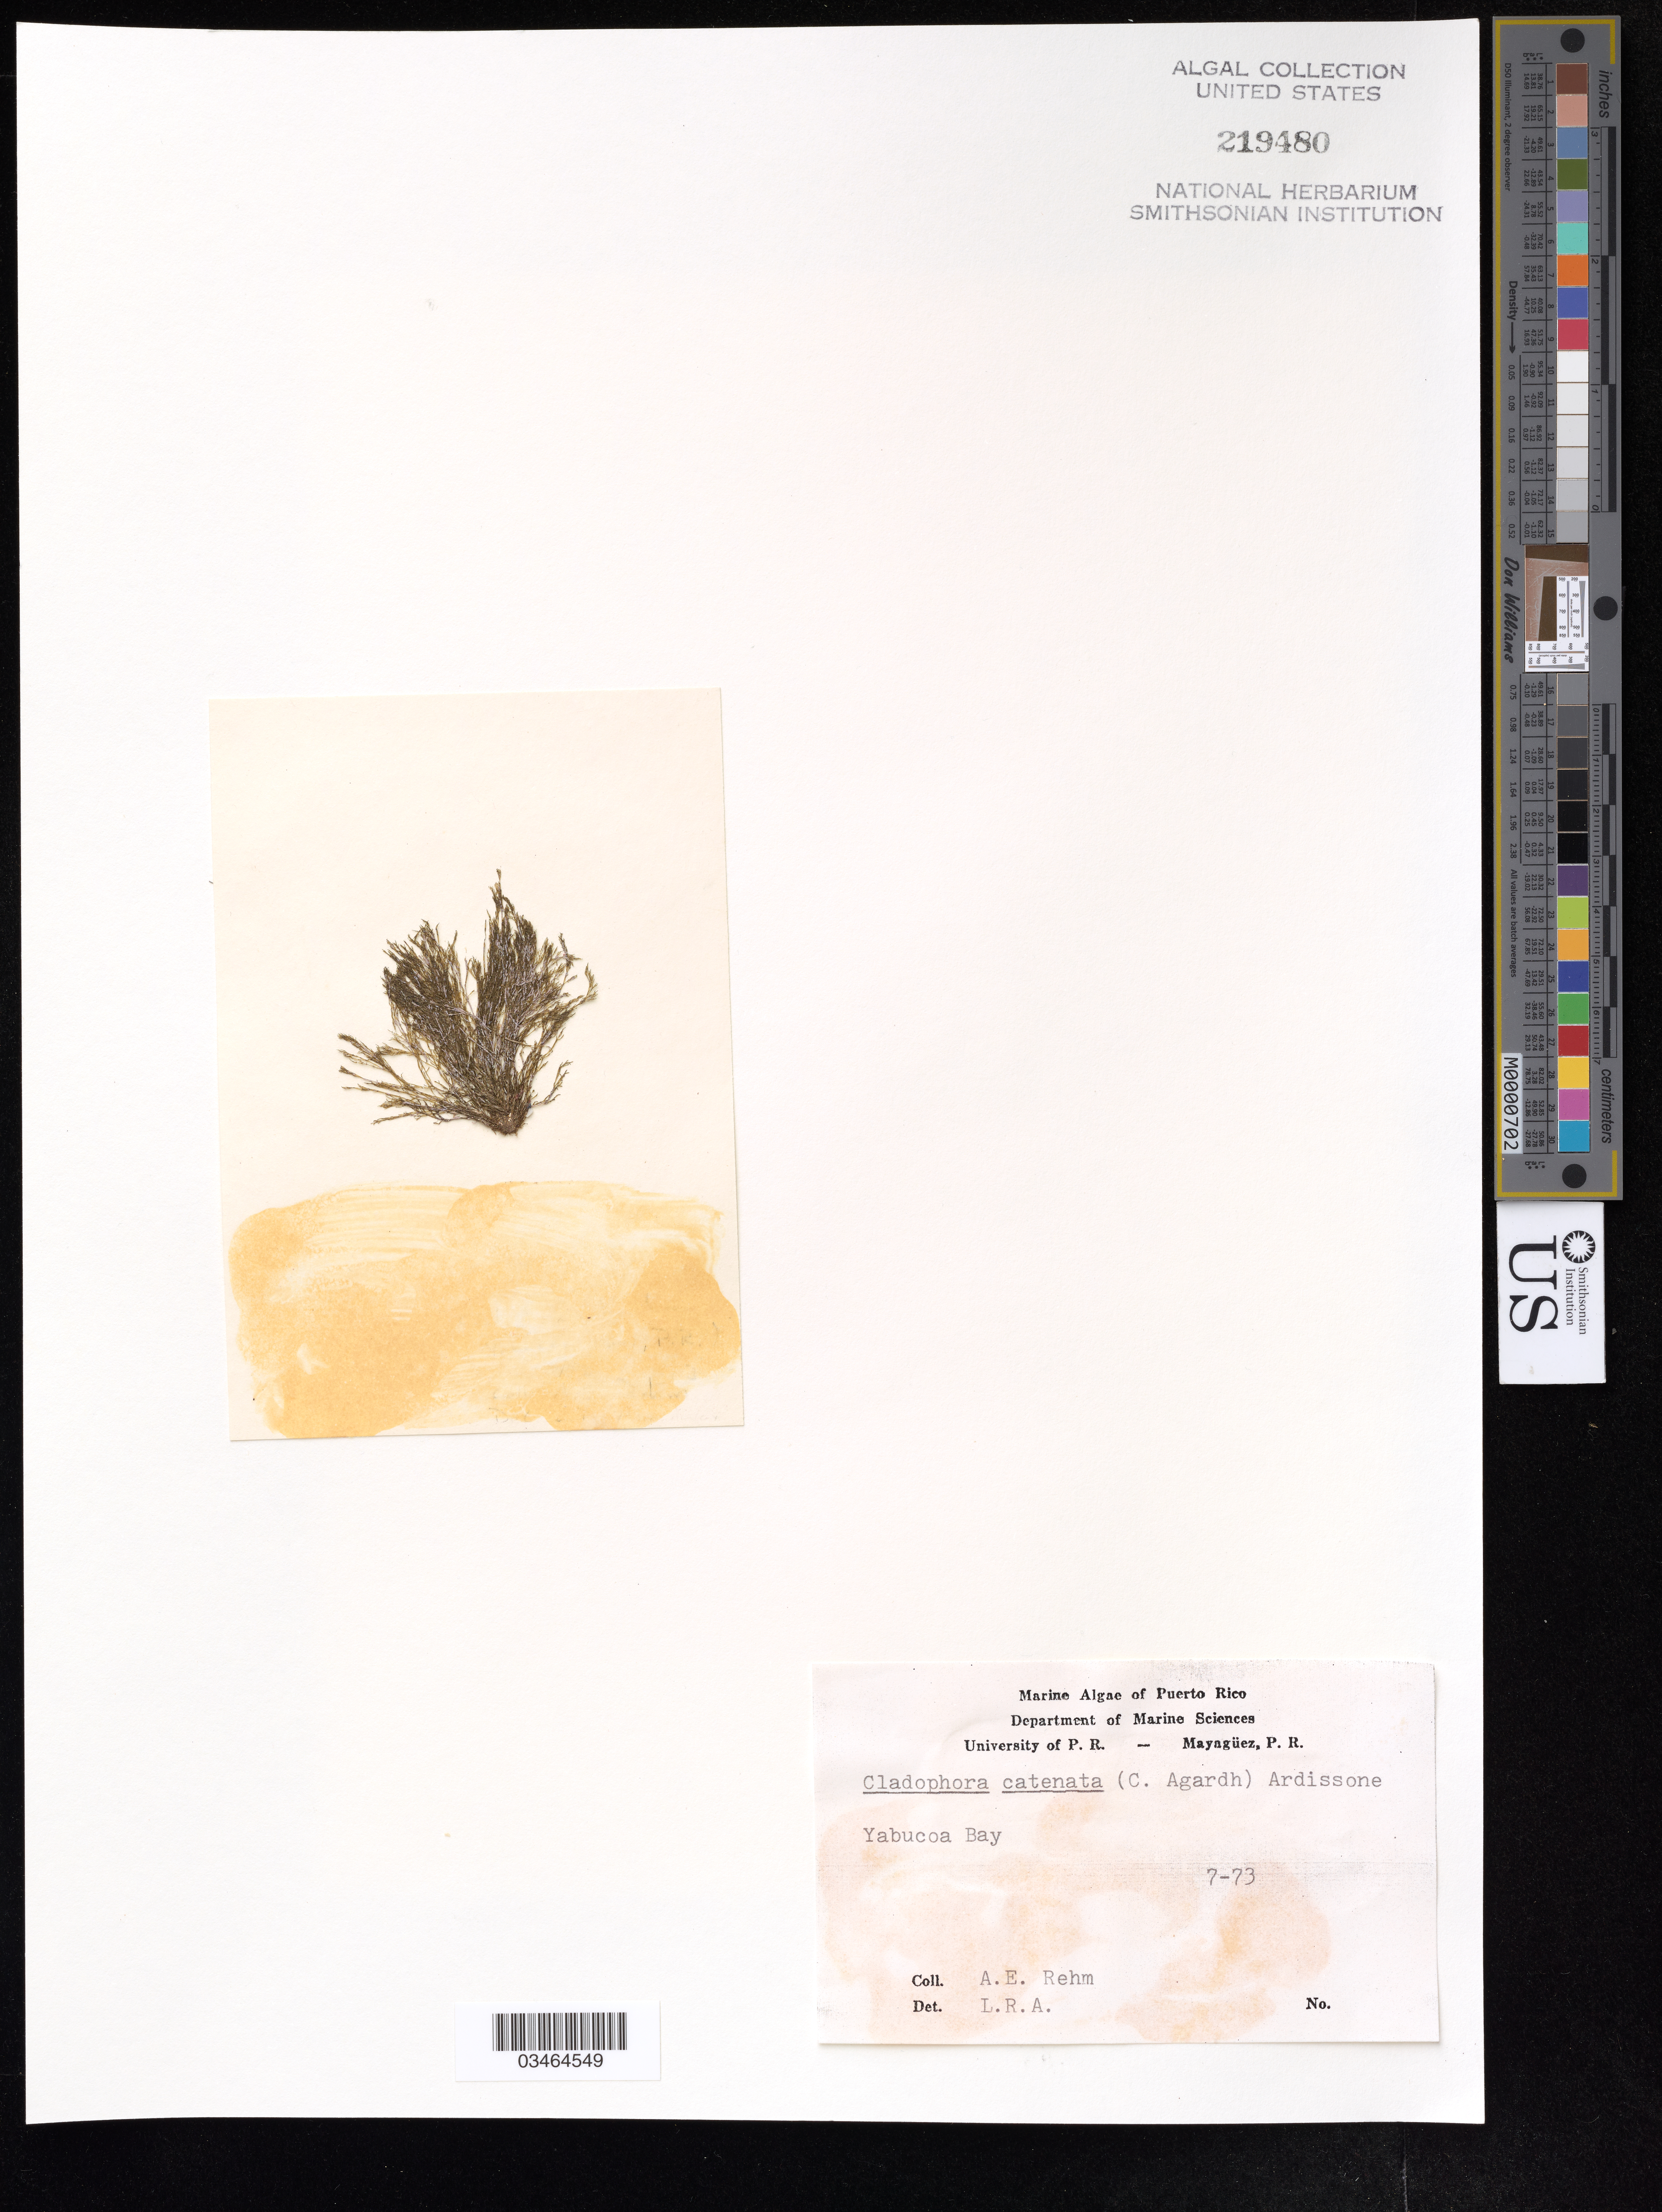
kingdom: Plantae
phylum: Chlorophyta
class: Ulvophyceae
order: Cladophorales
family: Cladophoraceae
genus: Cladophora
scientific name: Cladophora catenata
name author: (L.) Kütz.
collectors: A. Rehm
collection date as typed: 73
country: Puerto Rico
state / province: Mayagüez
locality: Yabucca Bay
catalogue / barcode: US 219480